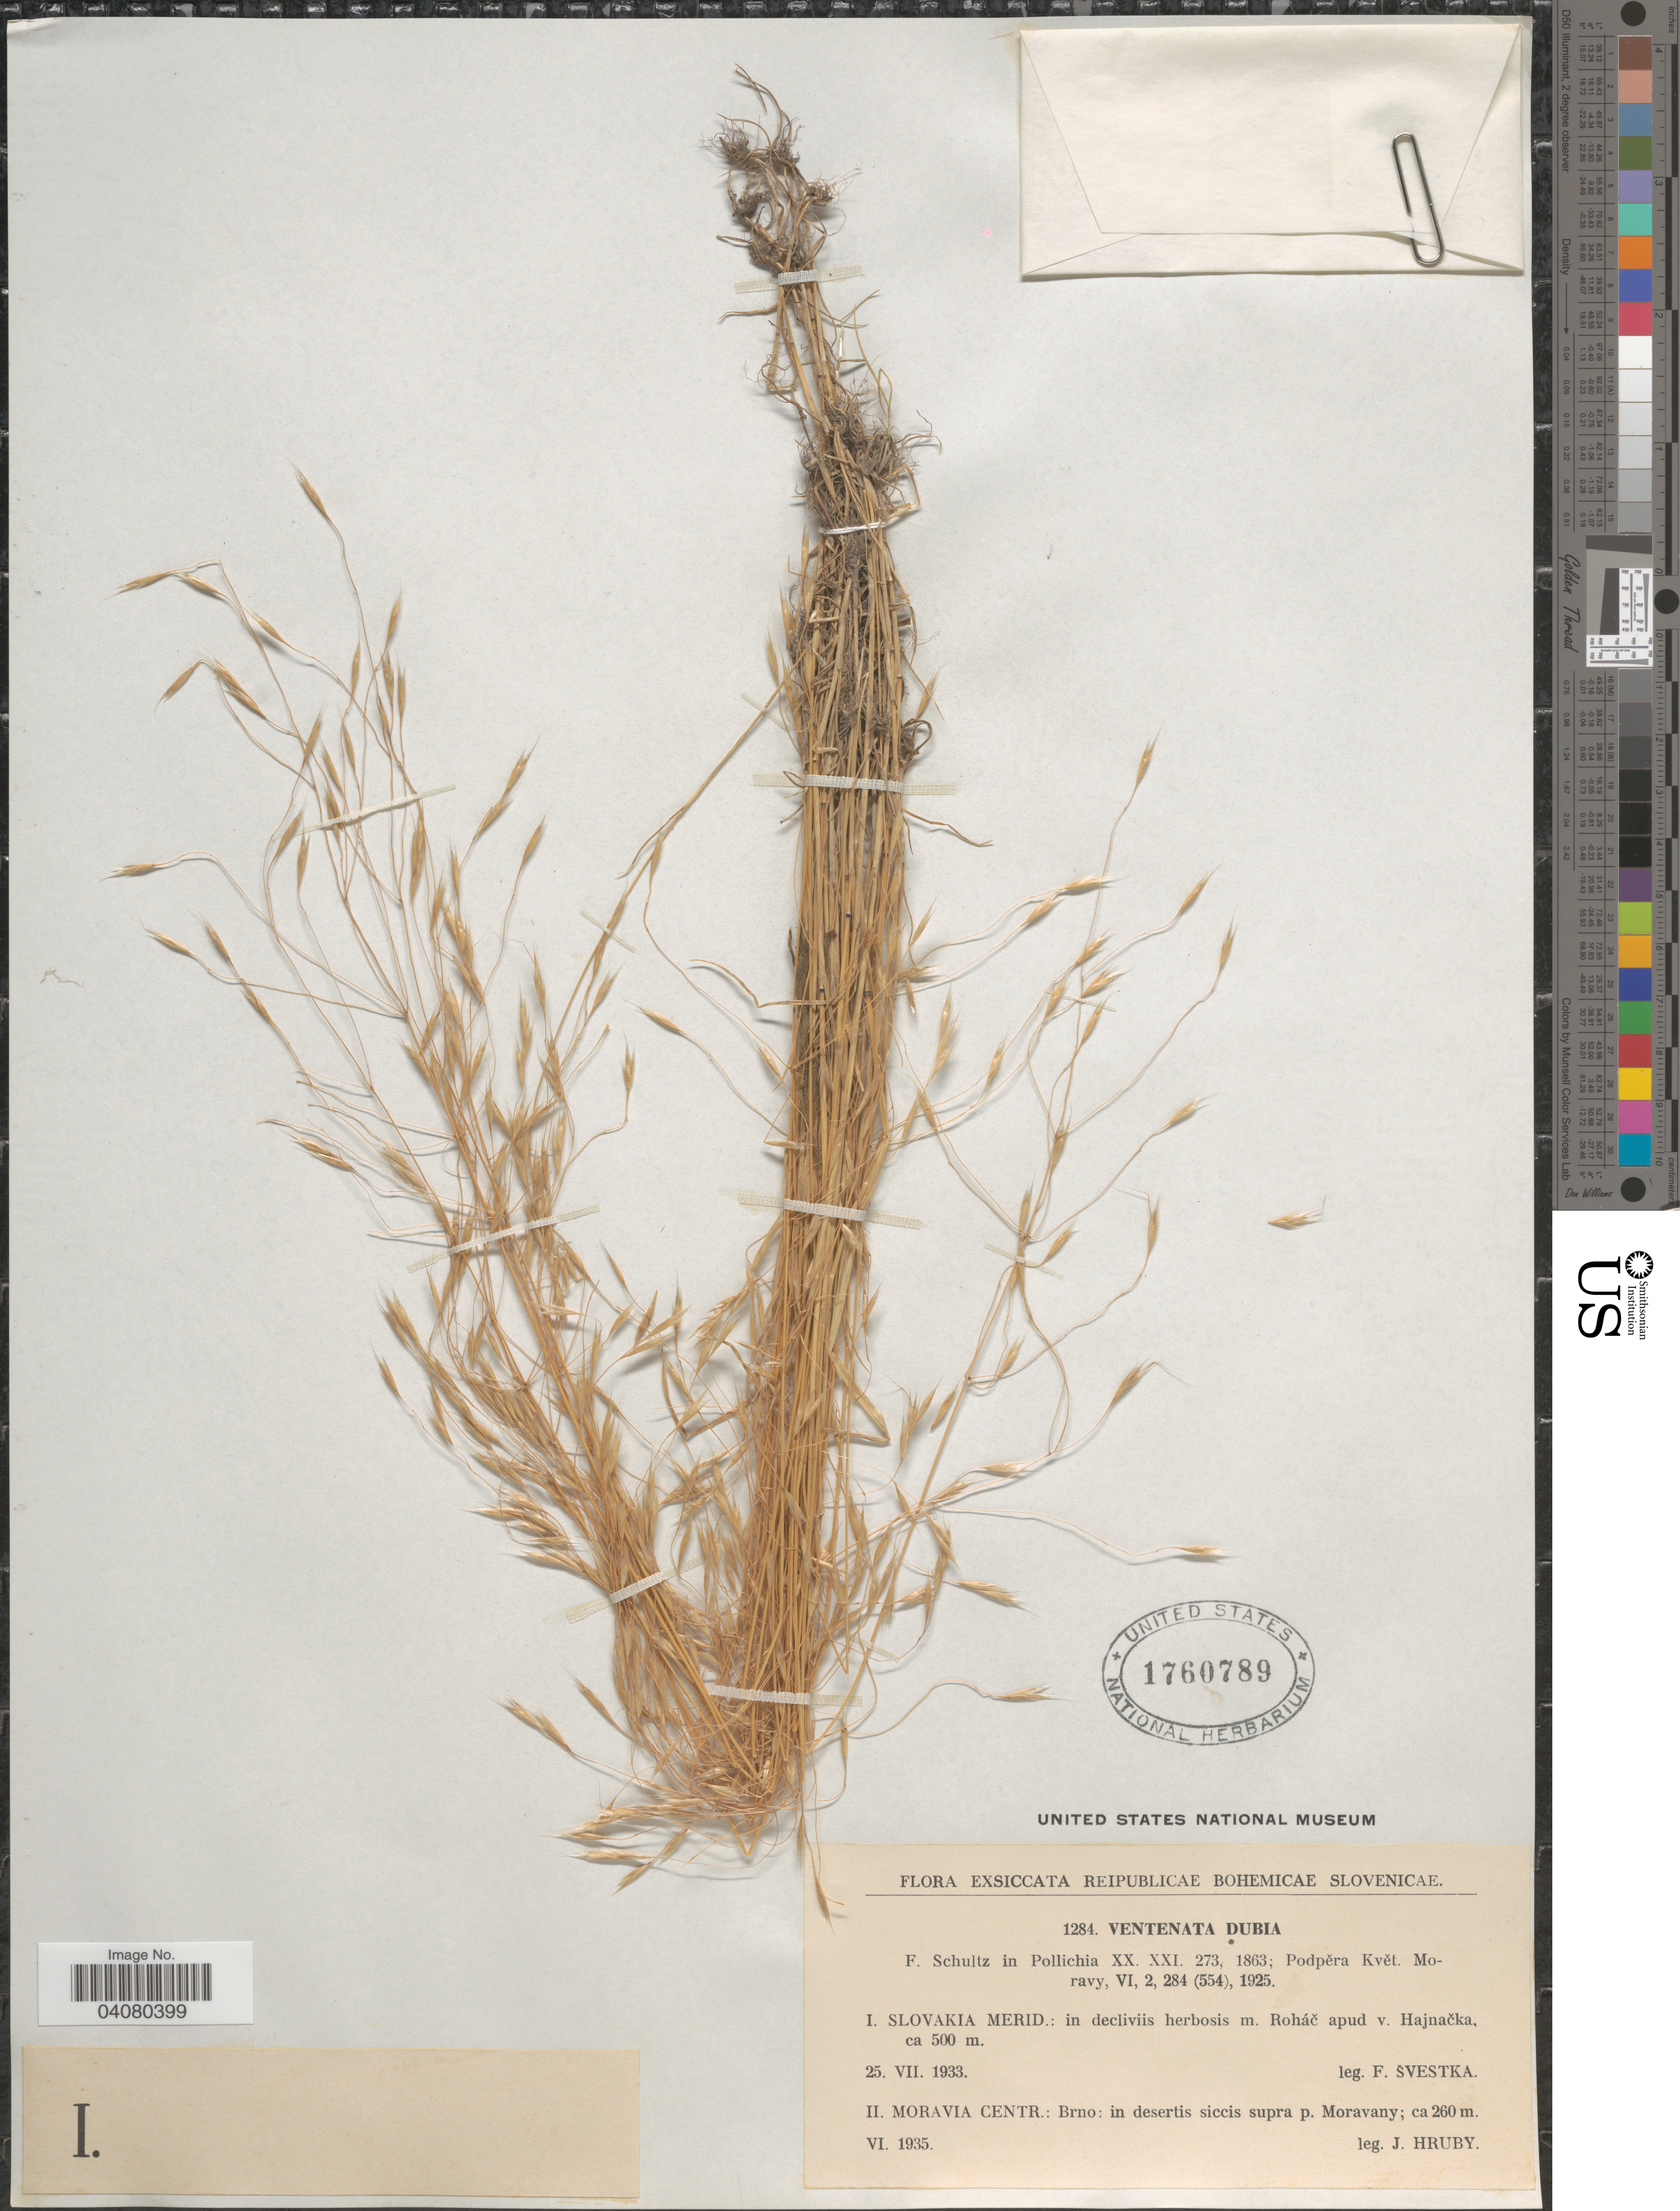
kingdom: Plantae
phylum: Tracheophyta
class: Liliopsida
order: Poales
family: Poaceae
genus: Ventenata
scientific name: Ventenata dubia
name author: (Leers) Coss.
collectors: F. Svestka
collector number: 1284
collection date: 1933-07-25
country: Slovakia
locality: Reipublicae Bohemicae Slovenicae. Slovakia Merid.: in decliviis herbosis m. Roháč apud v. Hajnačka.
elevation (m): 500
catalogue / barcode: US 1760789